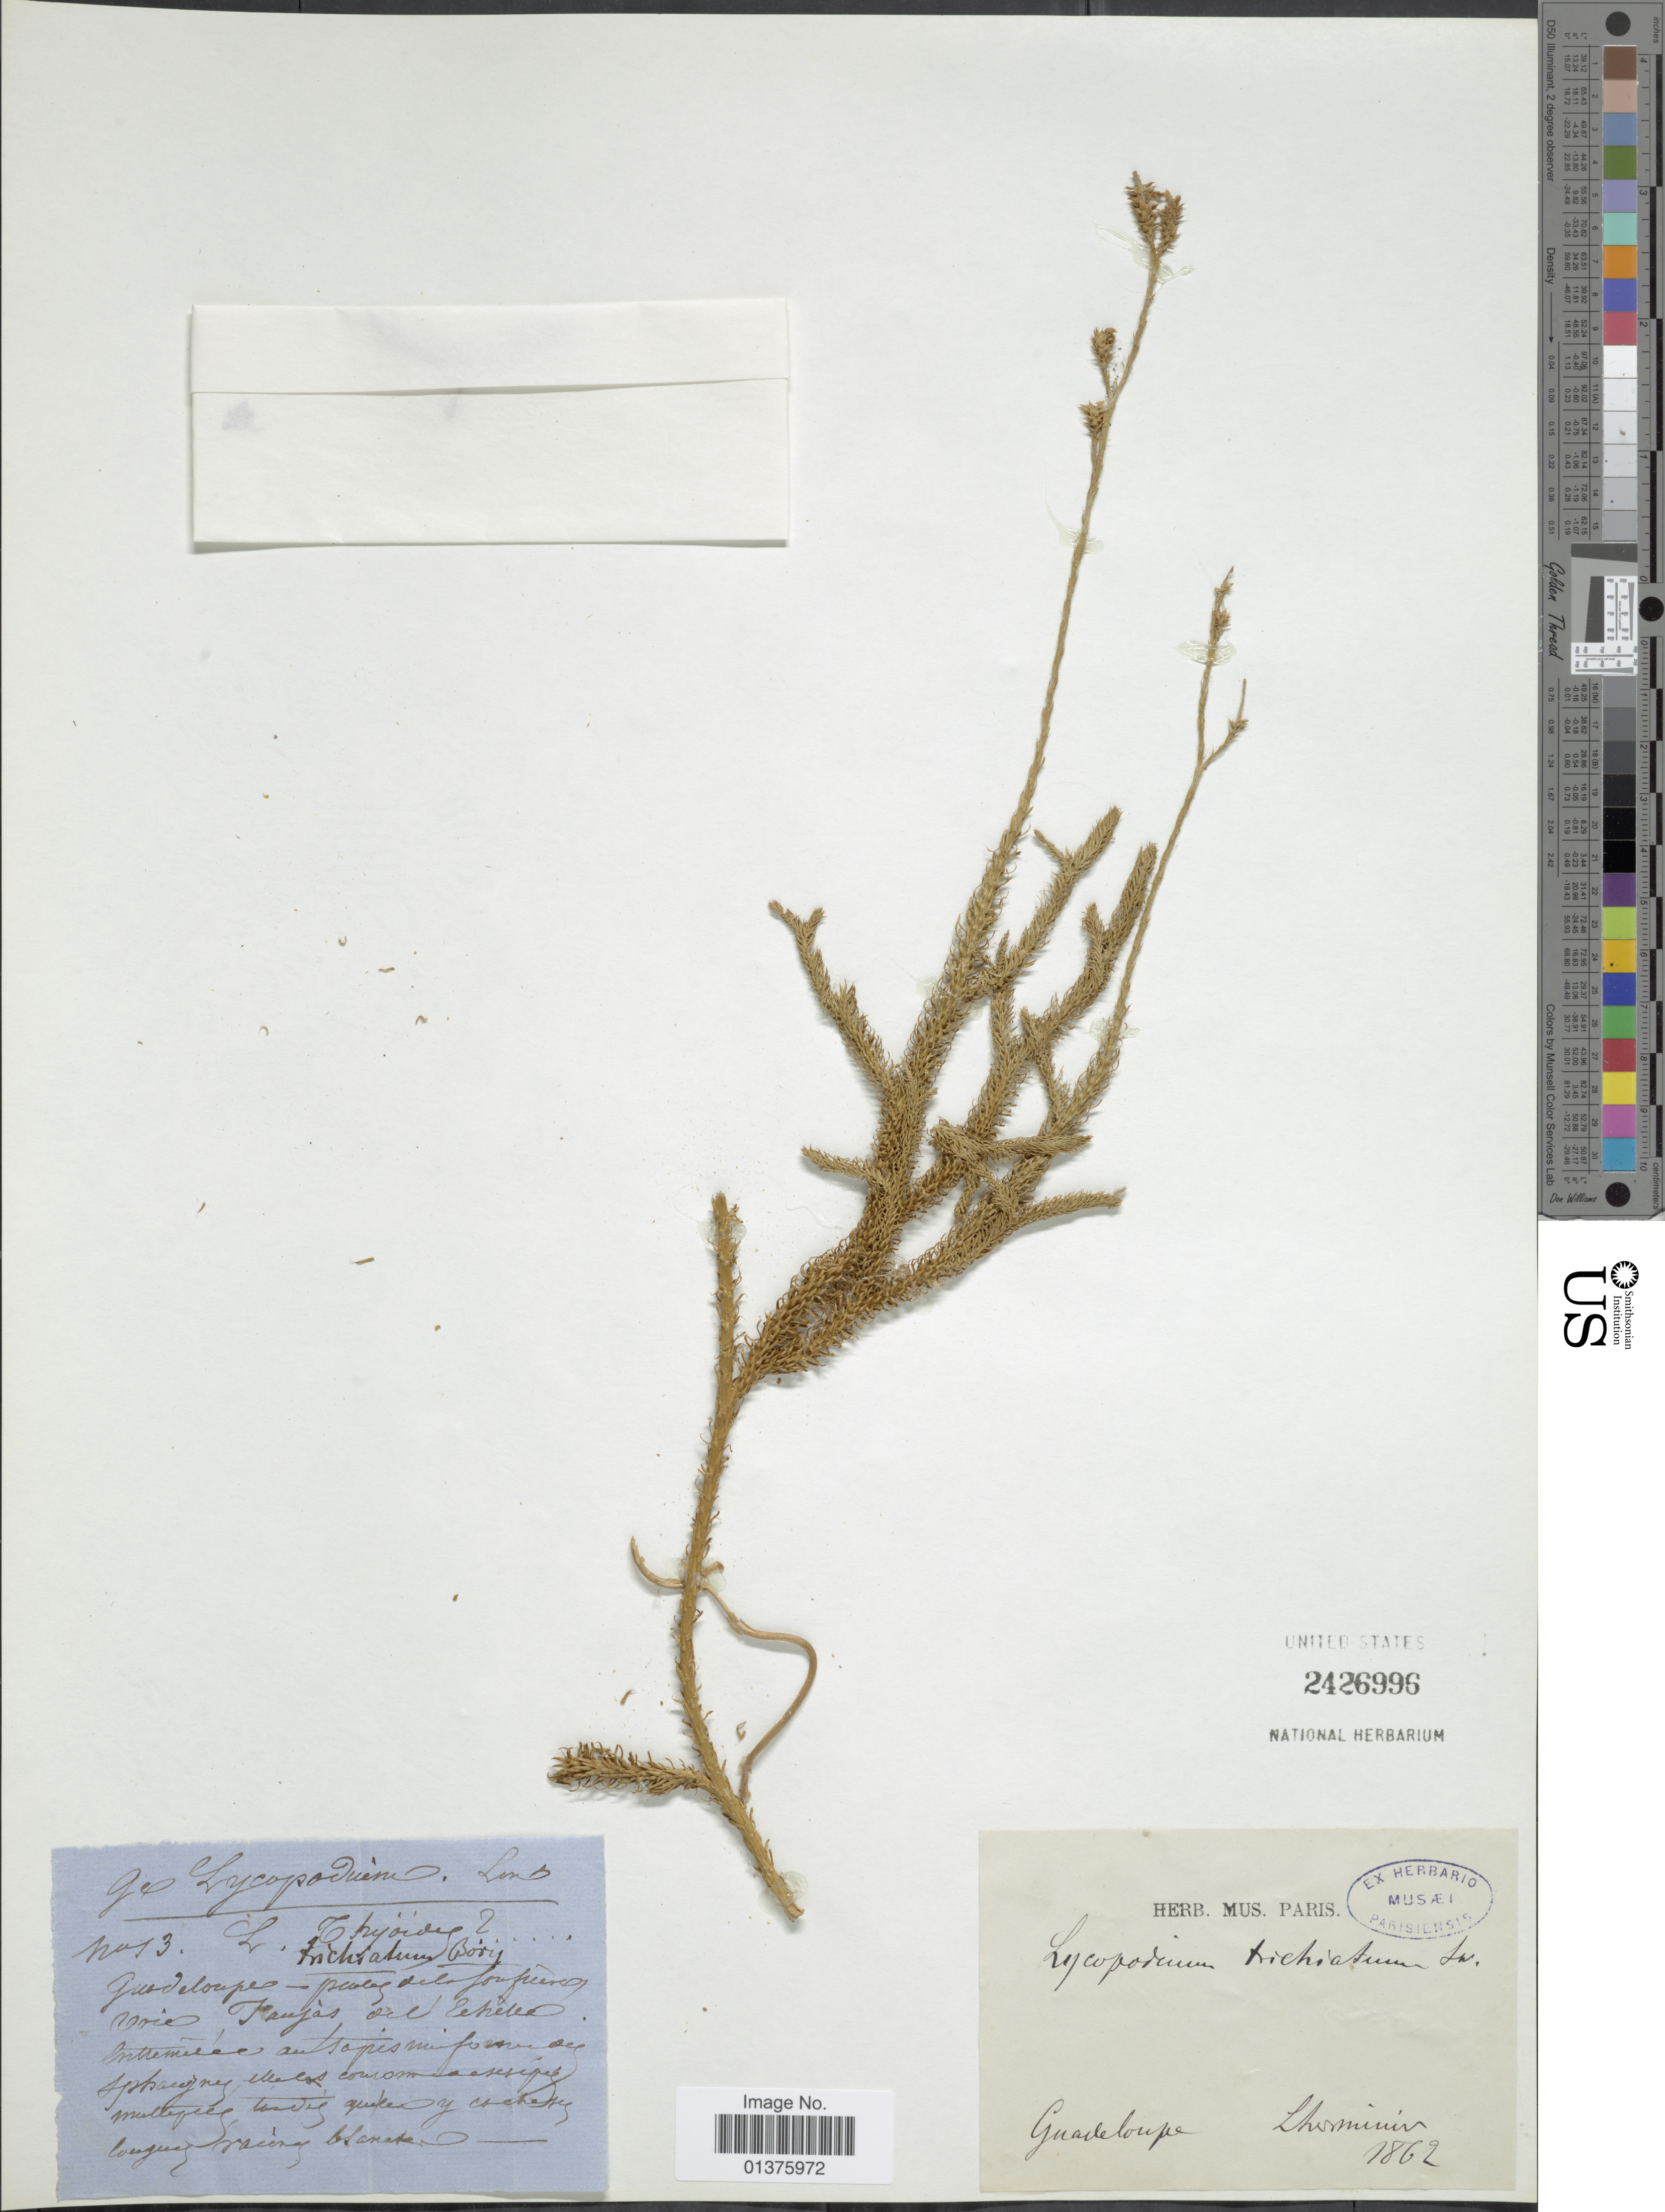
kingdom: Plantae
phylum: Tracheophyta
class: Lycopodiopsida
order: Lycopodiales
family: Lycopodiaceae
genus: Lycopodium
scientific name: Lycopodium clavatum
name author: L.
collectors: F. L'Herminier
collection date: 1862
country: Guadeloupe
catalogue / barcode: US 2426996